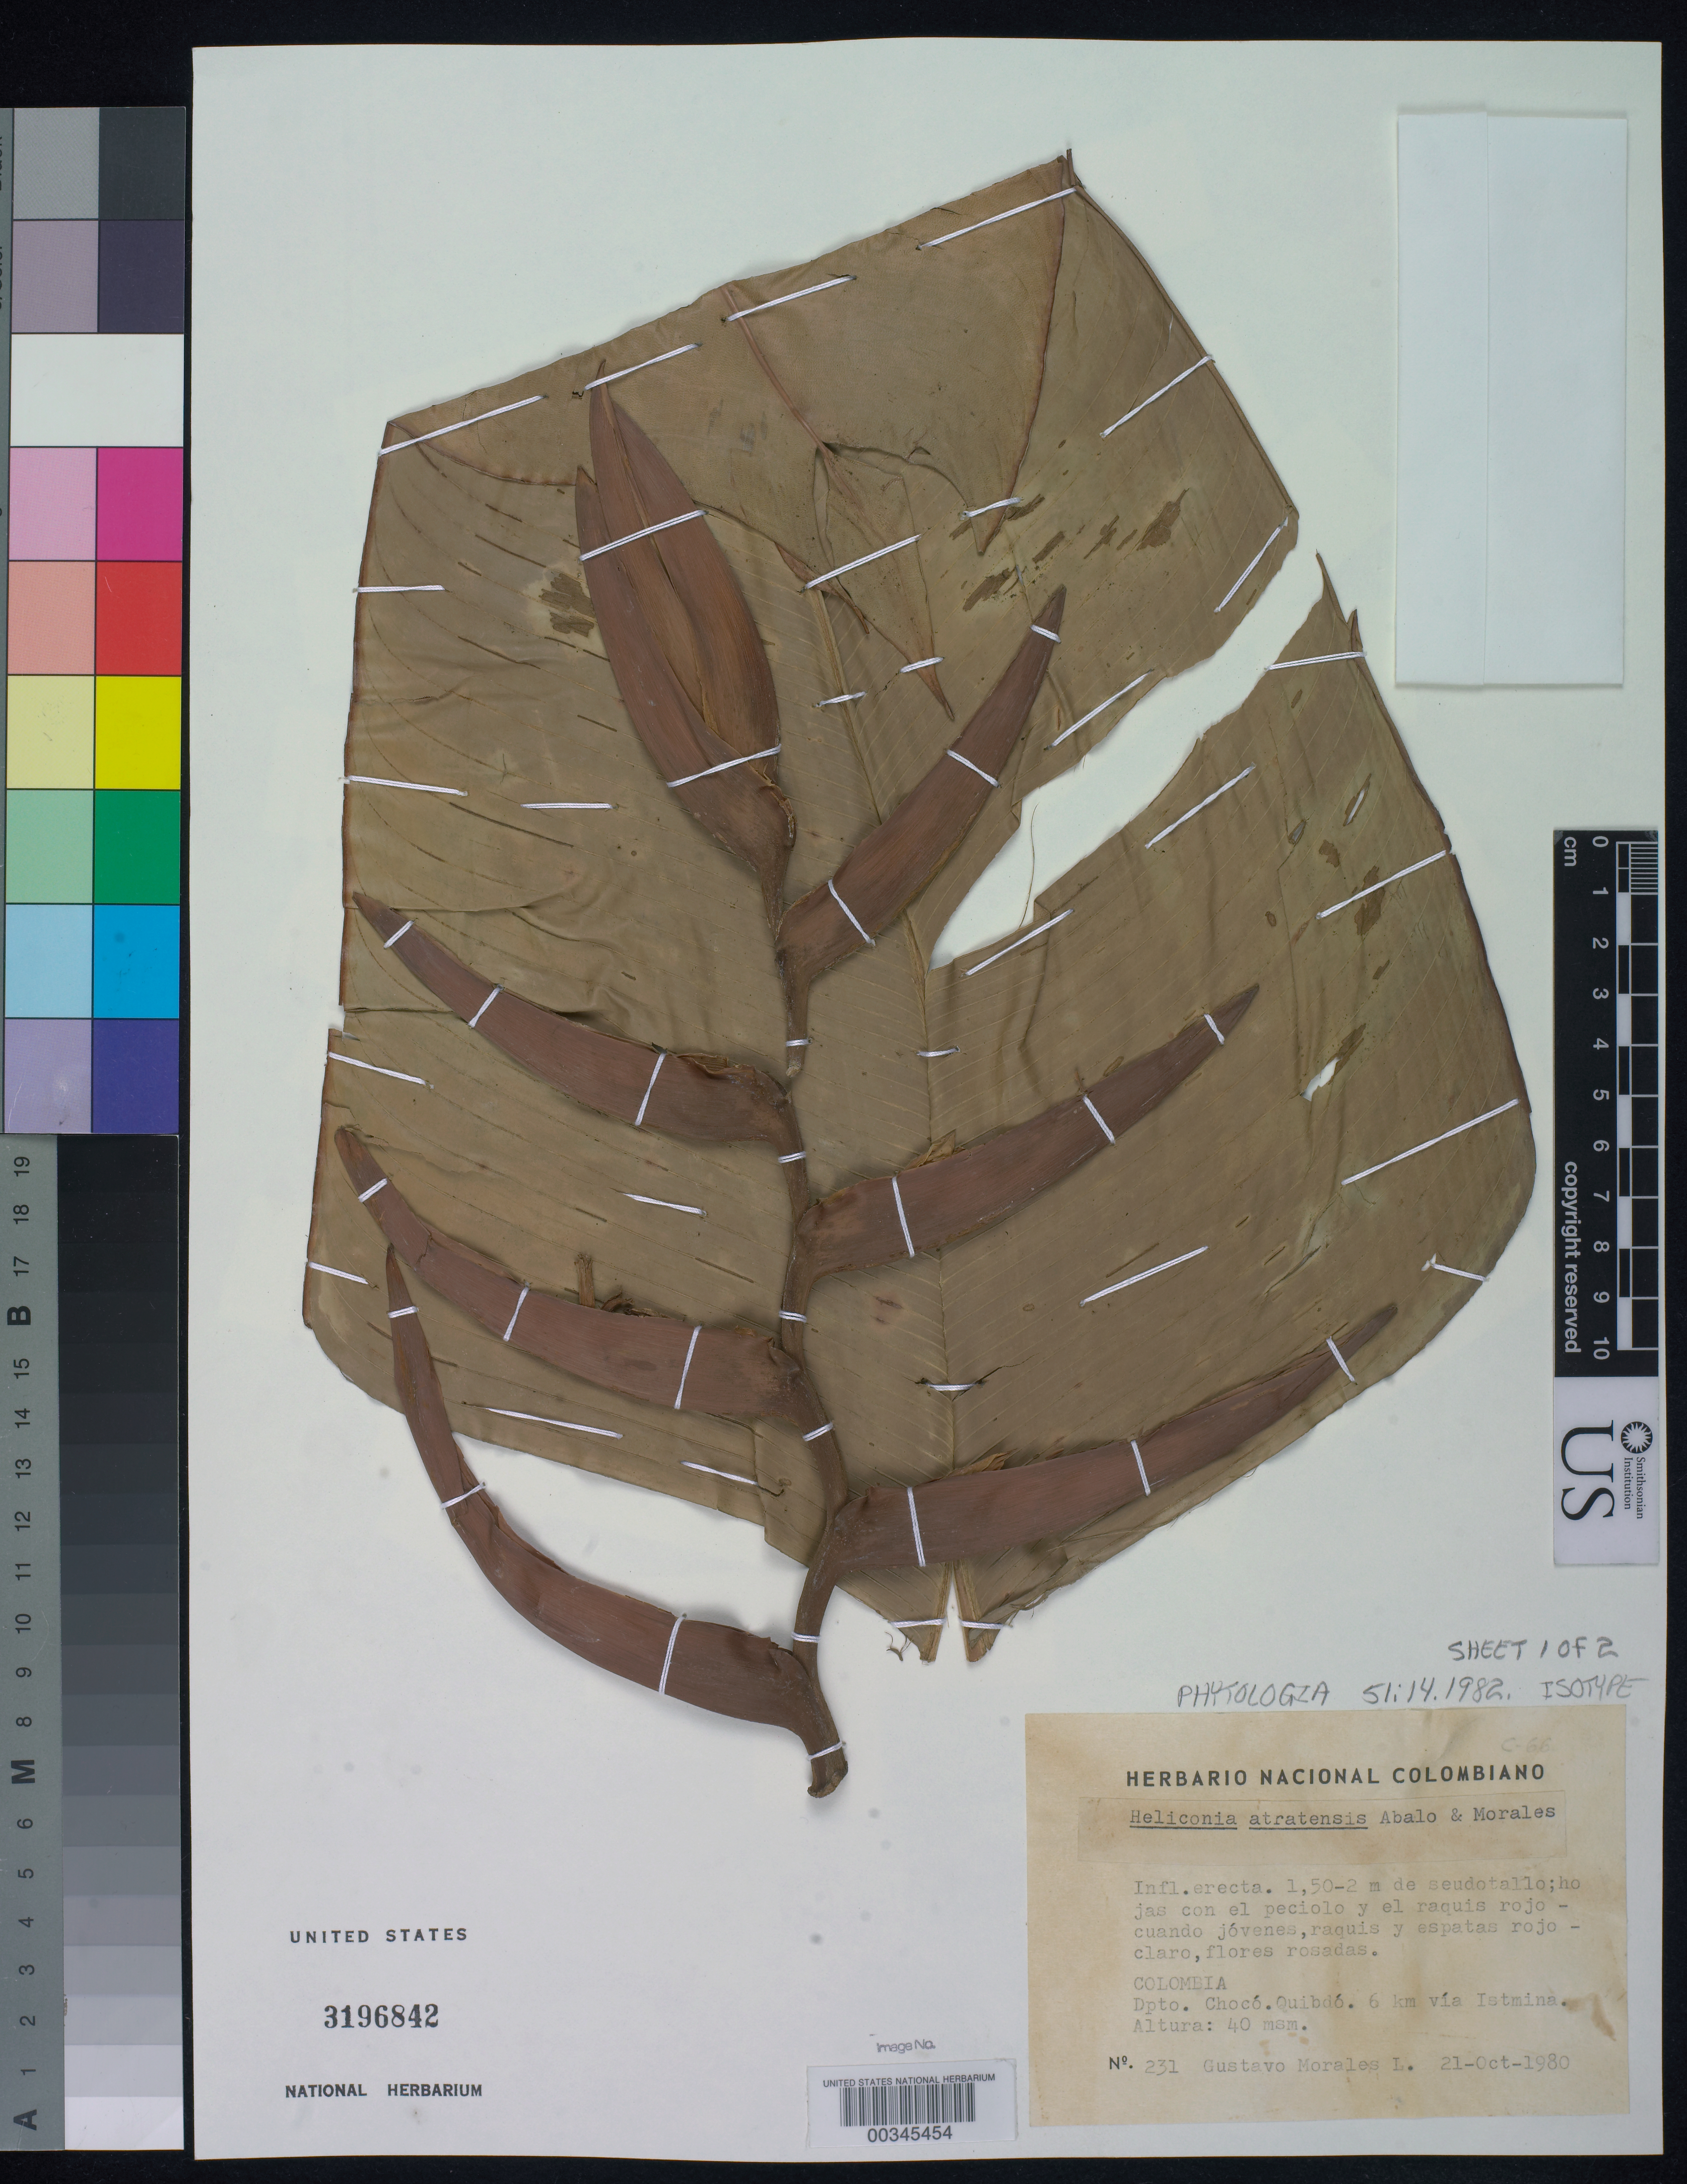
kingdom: Plantae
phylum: Tracheophyta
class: Liliopsida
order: Zingiberales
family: Heliconiaceae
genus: Heliconia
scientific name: Heliconia atratensis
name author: Abalo & G. Morales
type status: Isotype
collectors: G. Morales L.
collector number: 231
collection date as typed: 21 Oct 1980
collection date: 1980-10-21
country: Colombia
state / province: Chocó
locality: Quibdo, 6 km via IstMina.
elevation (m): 40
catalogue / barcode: US 3196842